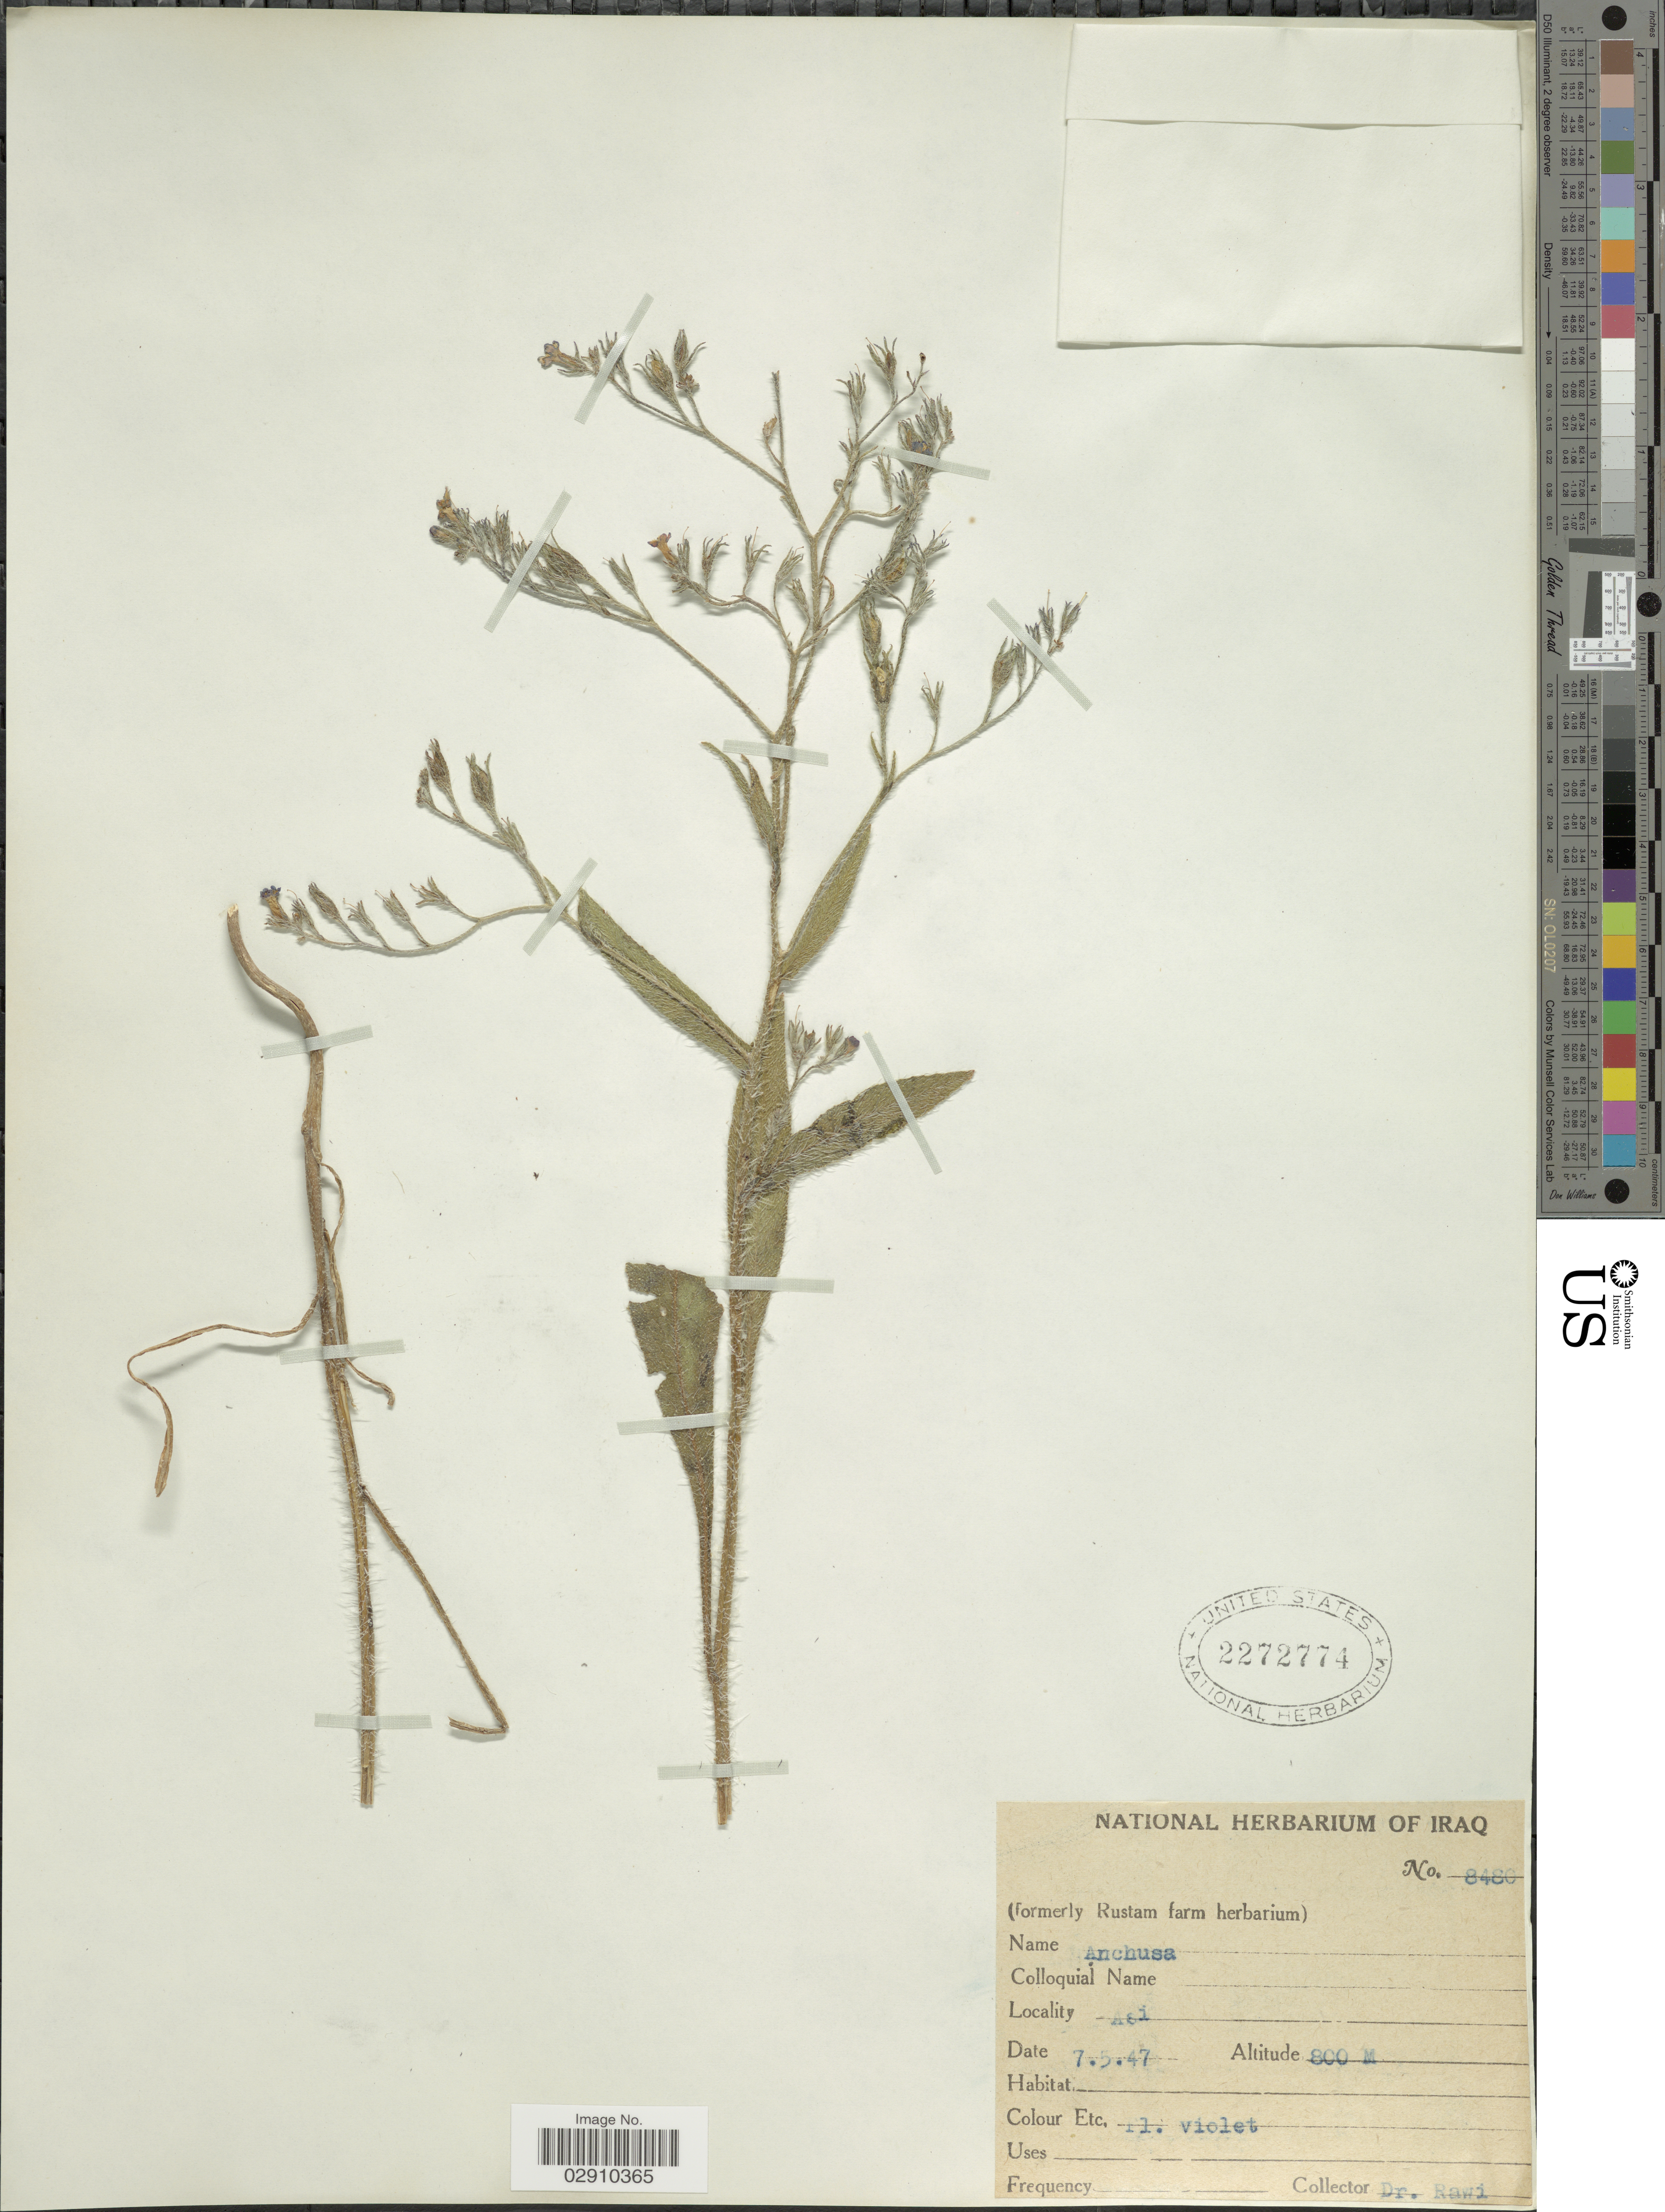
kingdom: Plantae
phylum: Tracheophyta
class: Magnoliopsida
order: Boraginales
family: Boraginaceae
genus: Anchusa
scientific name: Anchusa sp.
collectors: -. Rawi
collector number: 8480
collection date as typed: Transcribed d/m/y: 7/5/47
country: Iraq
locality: Asi.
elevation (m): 800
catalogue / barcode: US 2272774